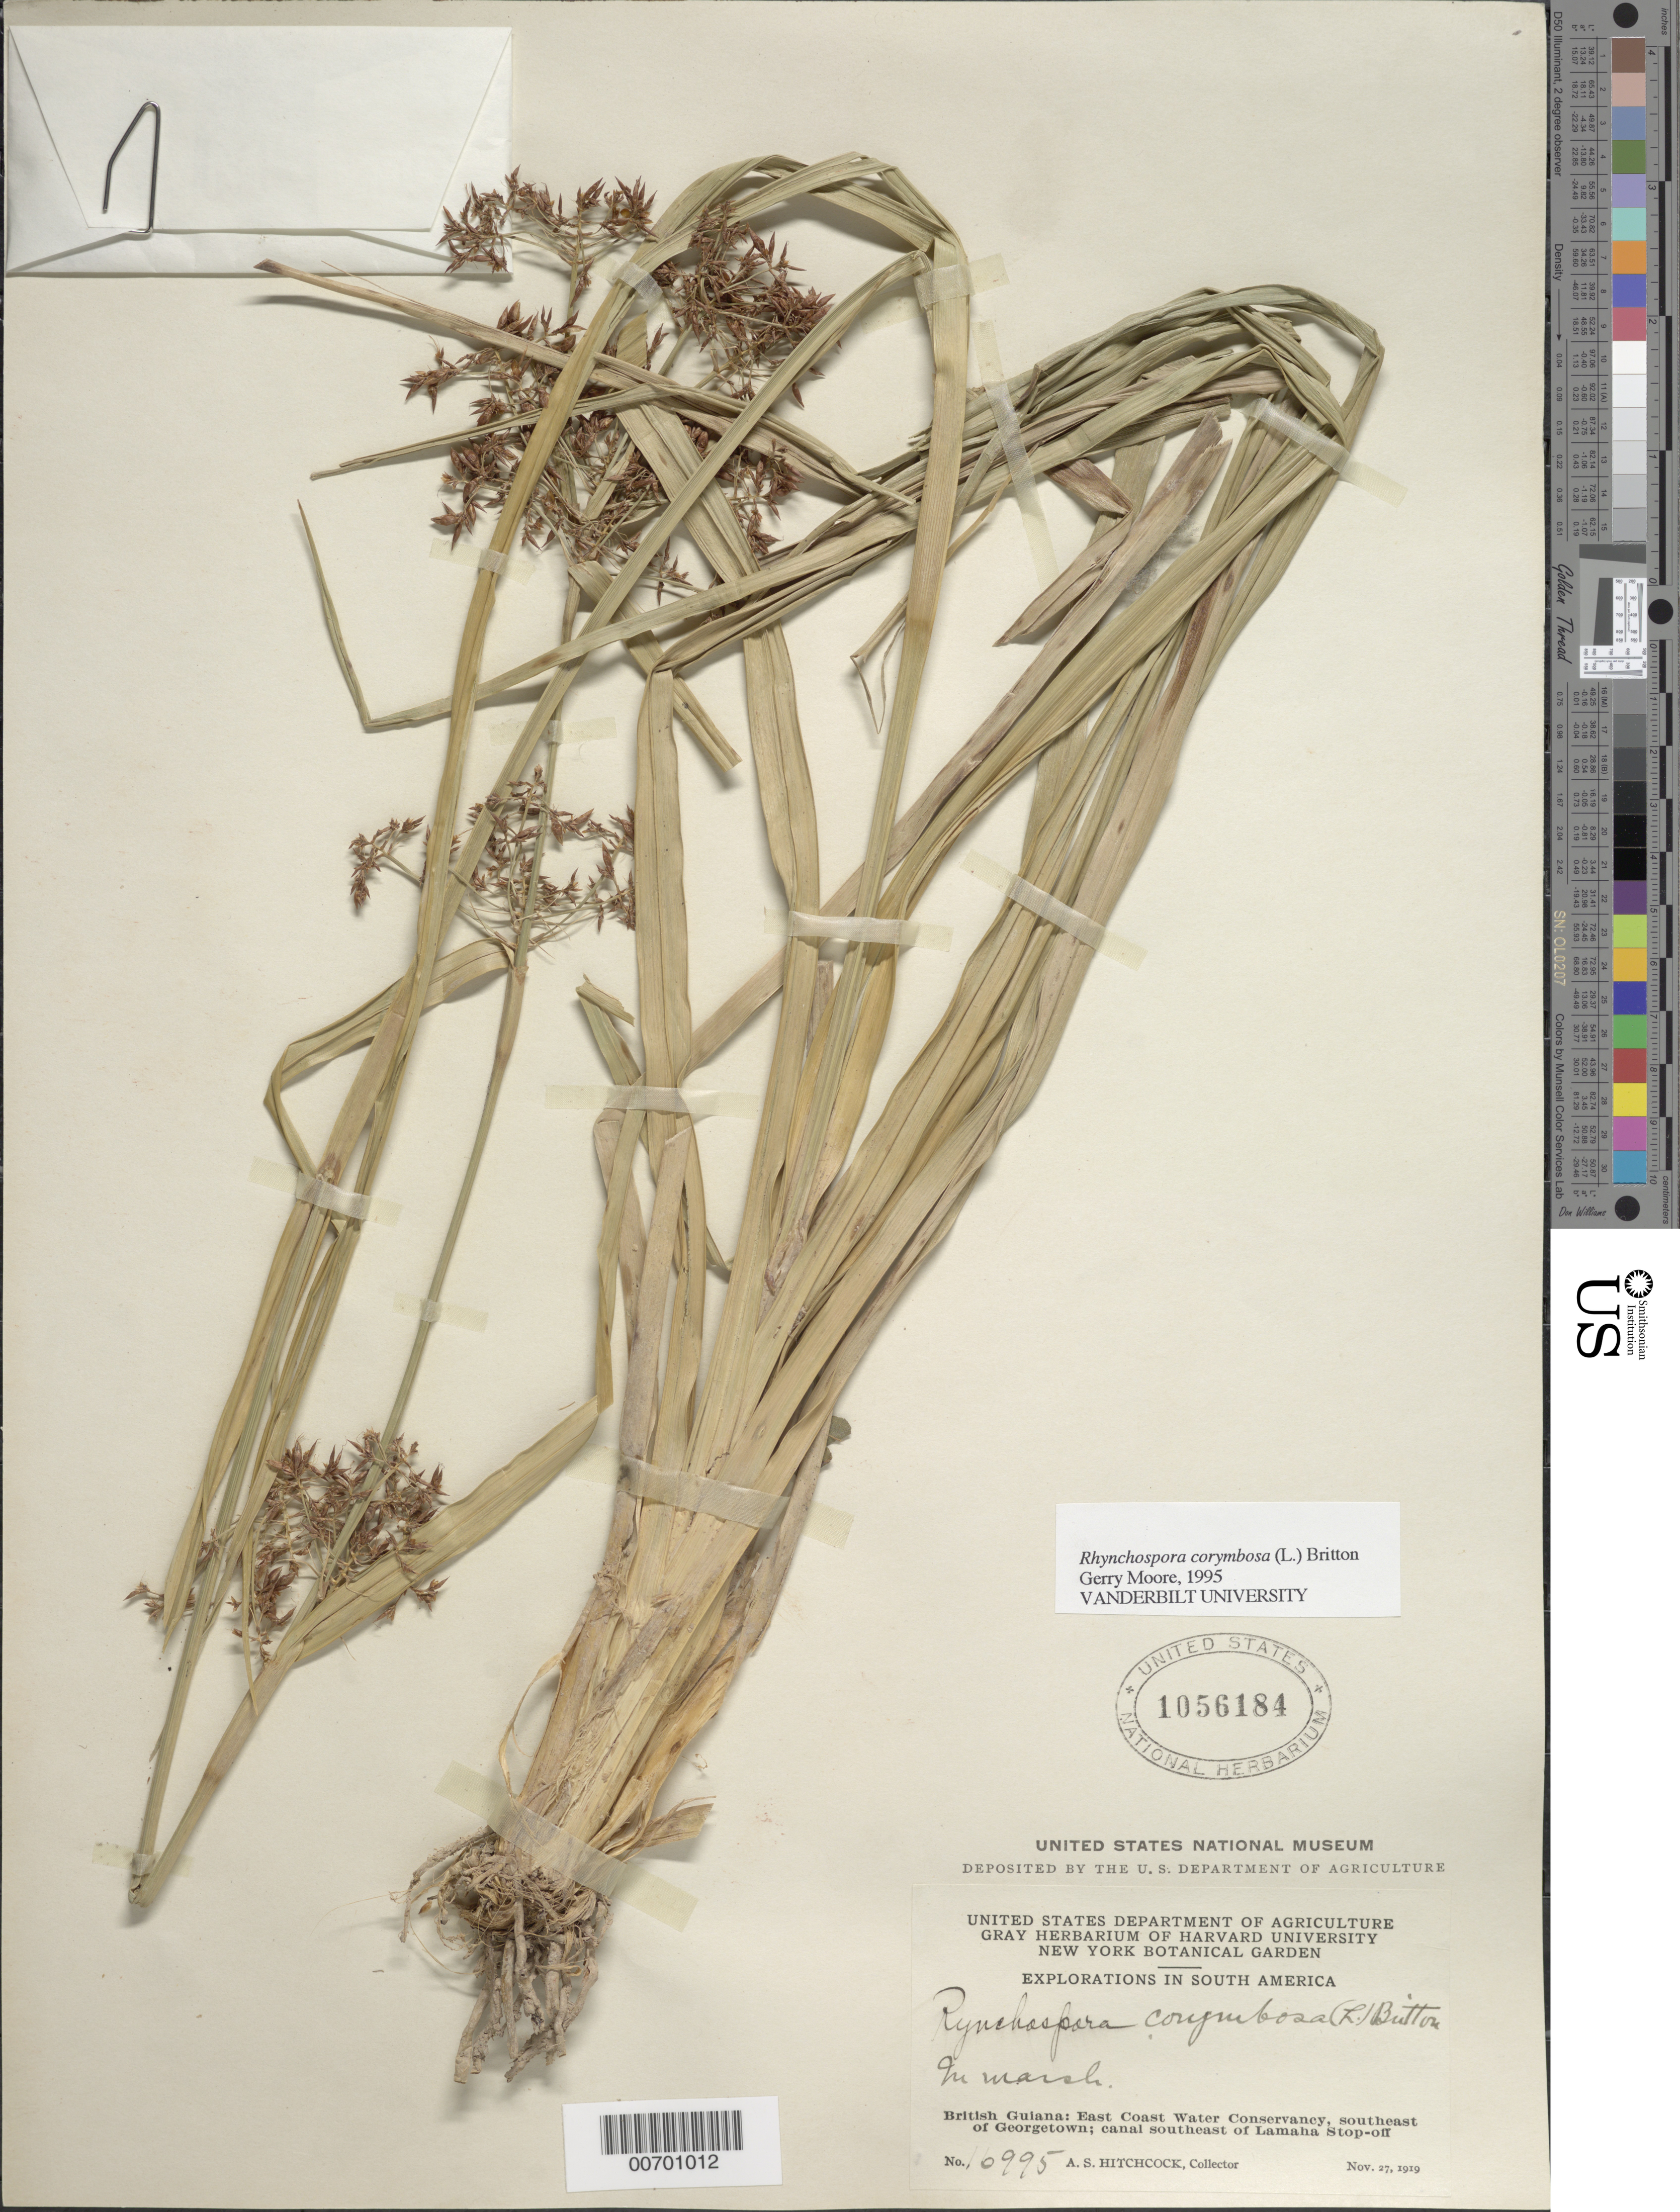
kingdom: Plantae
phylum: Tracheophyta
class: Liliopsida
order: Poales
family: Cyperaceae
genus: Rhynchospora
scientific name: Rhynchospora corymbosa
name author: (L.) Britton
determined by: Moore, G. T.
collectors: A. S. Hitchcock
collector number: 16995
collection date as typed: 27-Nov-19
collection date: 1919-11-27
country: Guyana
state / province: Demerara-Mahaica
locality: Georgetown, SE of, East Coast Water Conservancy; canal SE of Lamaha Stop-off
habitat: Marsh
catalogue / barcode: US 1056184